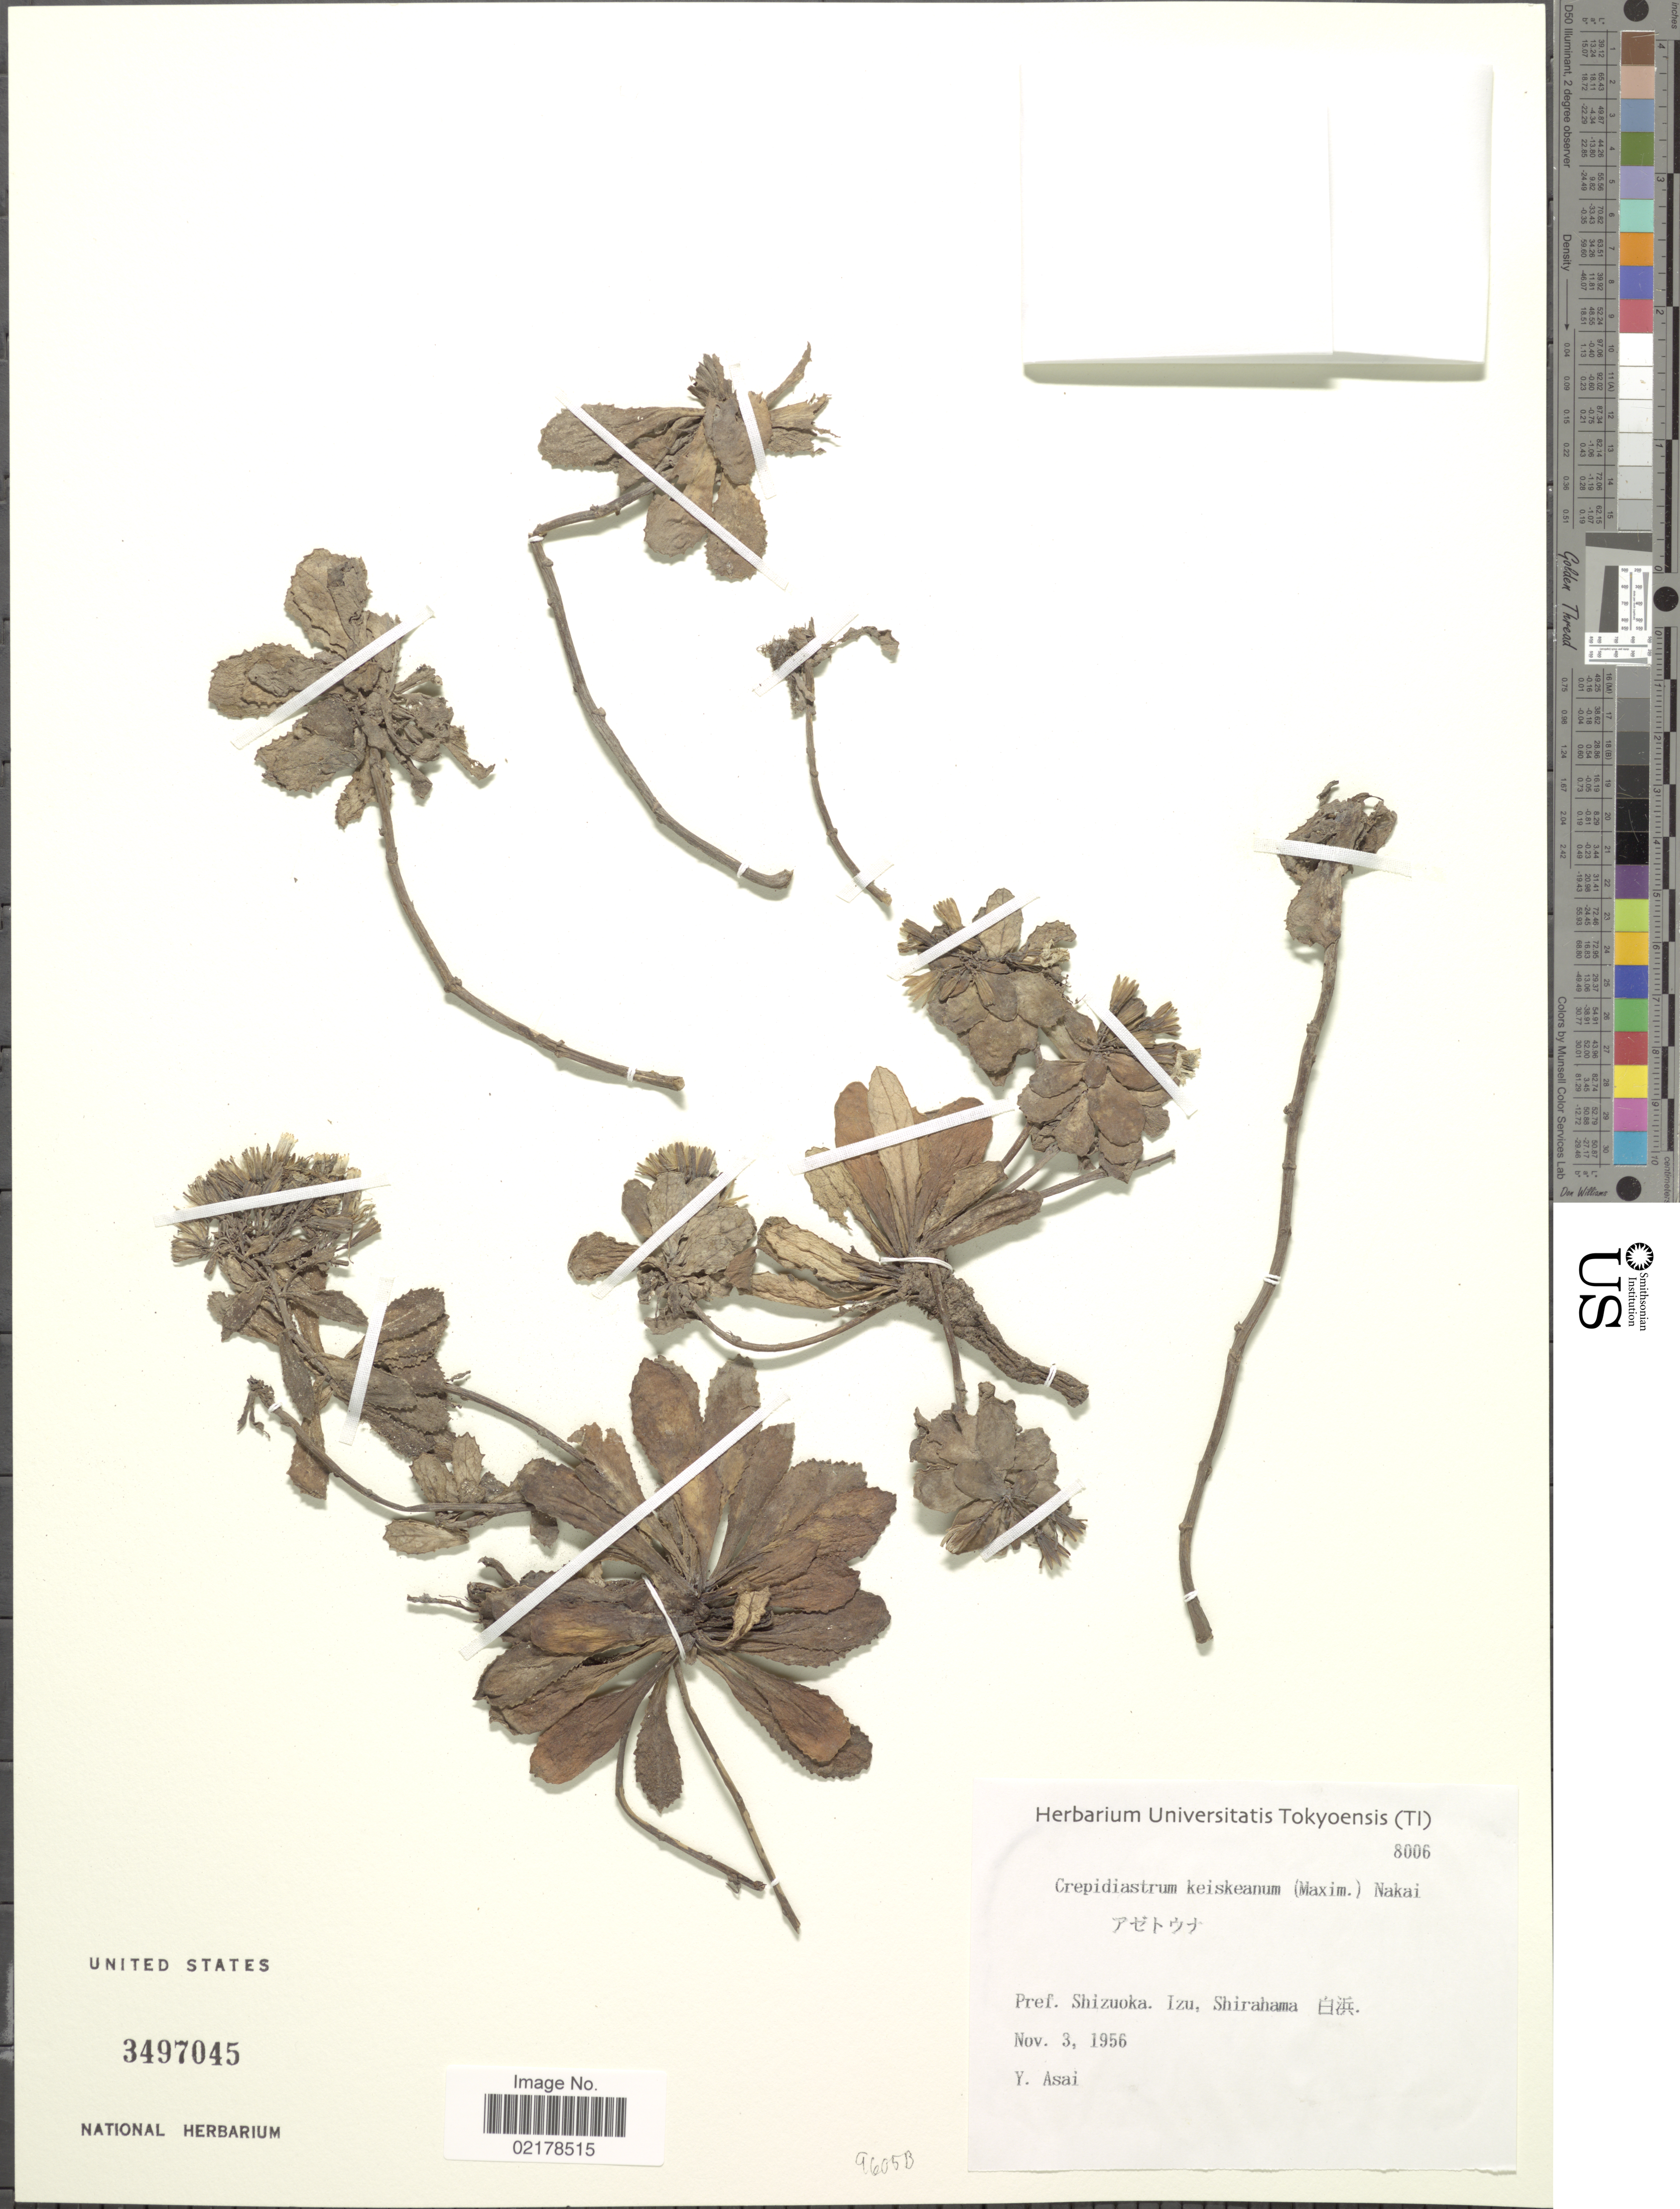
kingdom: Plantae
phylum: Tracheophyta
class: Magnoliopsida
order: Asterales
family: Asteraceae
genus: Crepidiastrum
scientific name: Crepidiastrum keiskeanum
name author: (Maxim.) Nakai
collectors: Y. Asai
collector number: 8006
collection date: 1956-11-03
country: Japan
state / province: Sizuoka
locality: Pref Shizouka. Izu, Shirahama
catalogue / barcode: US 3497045